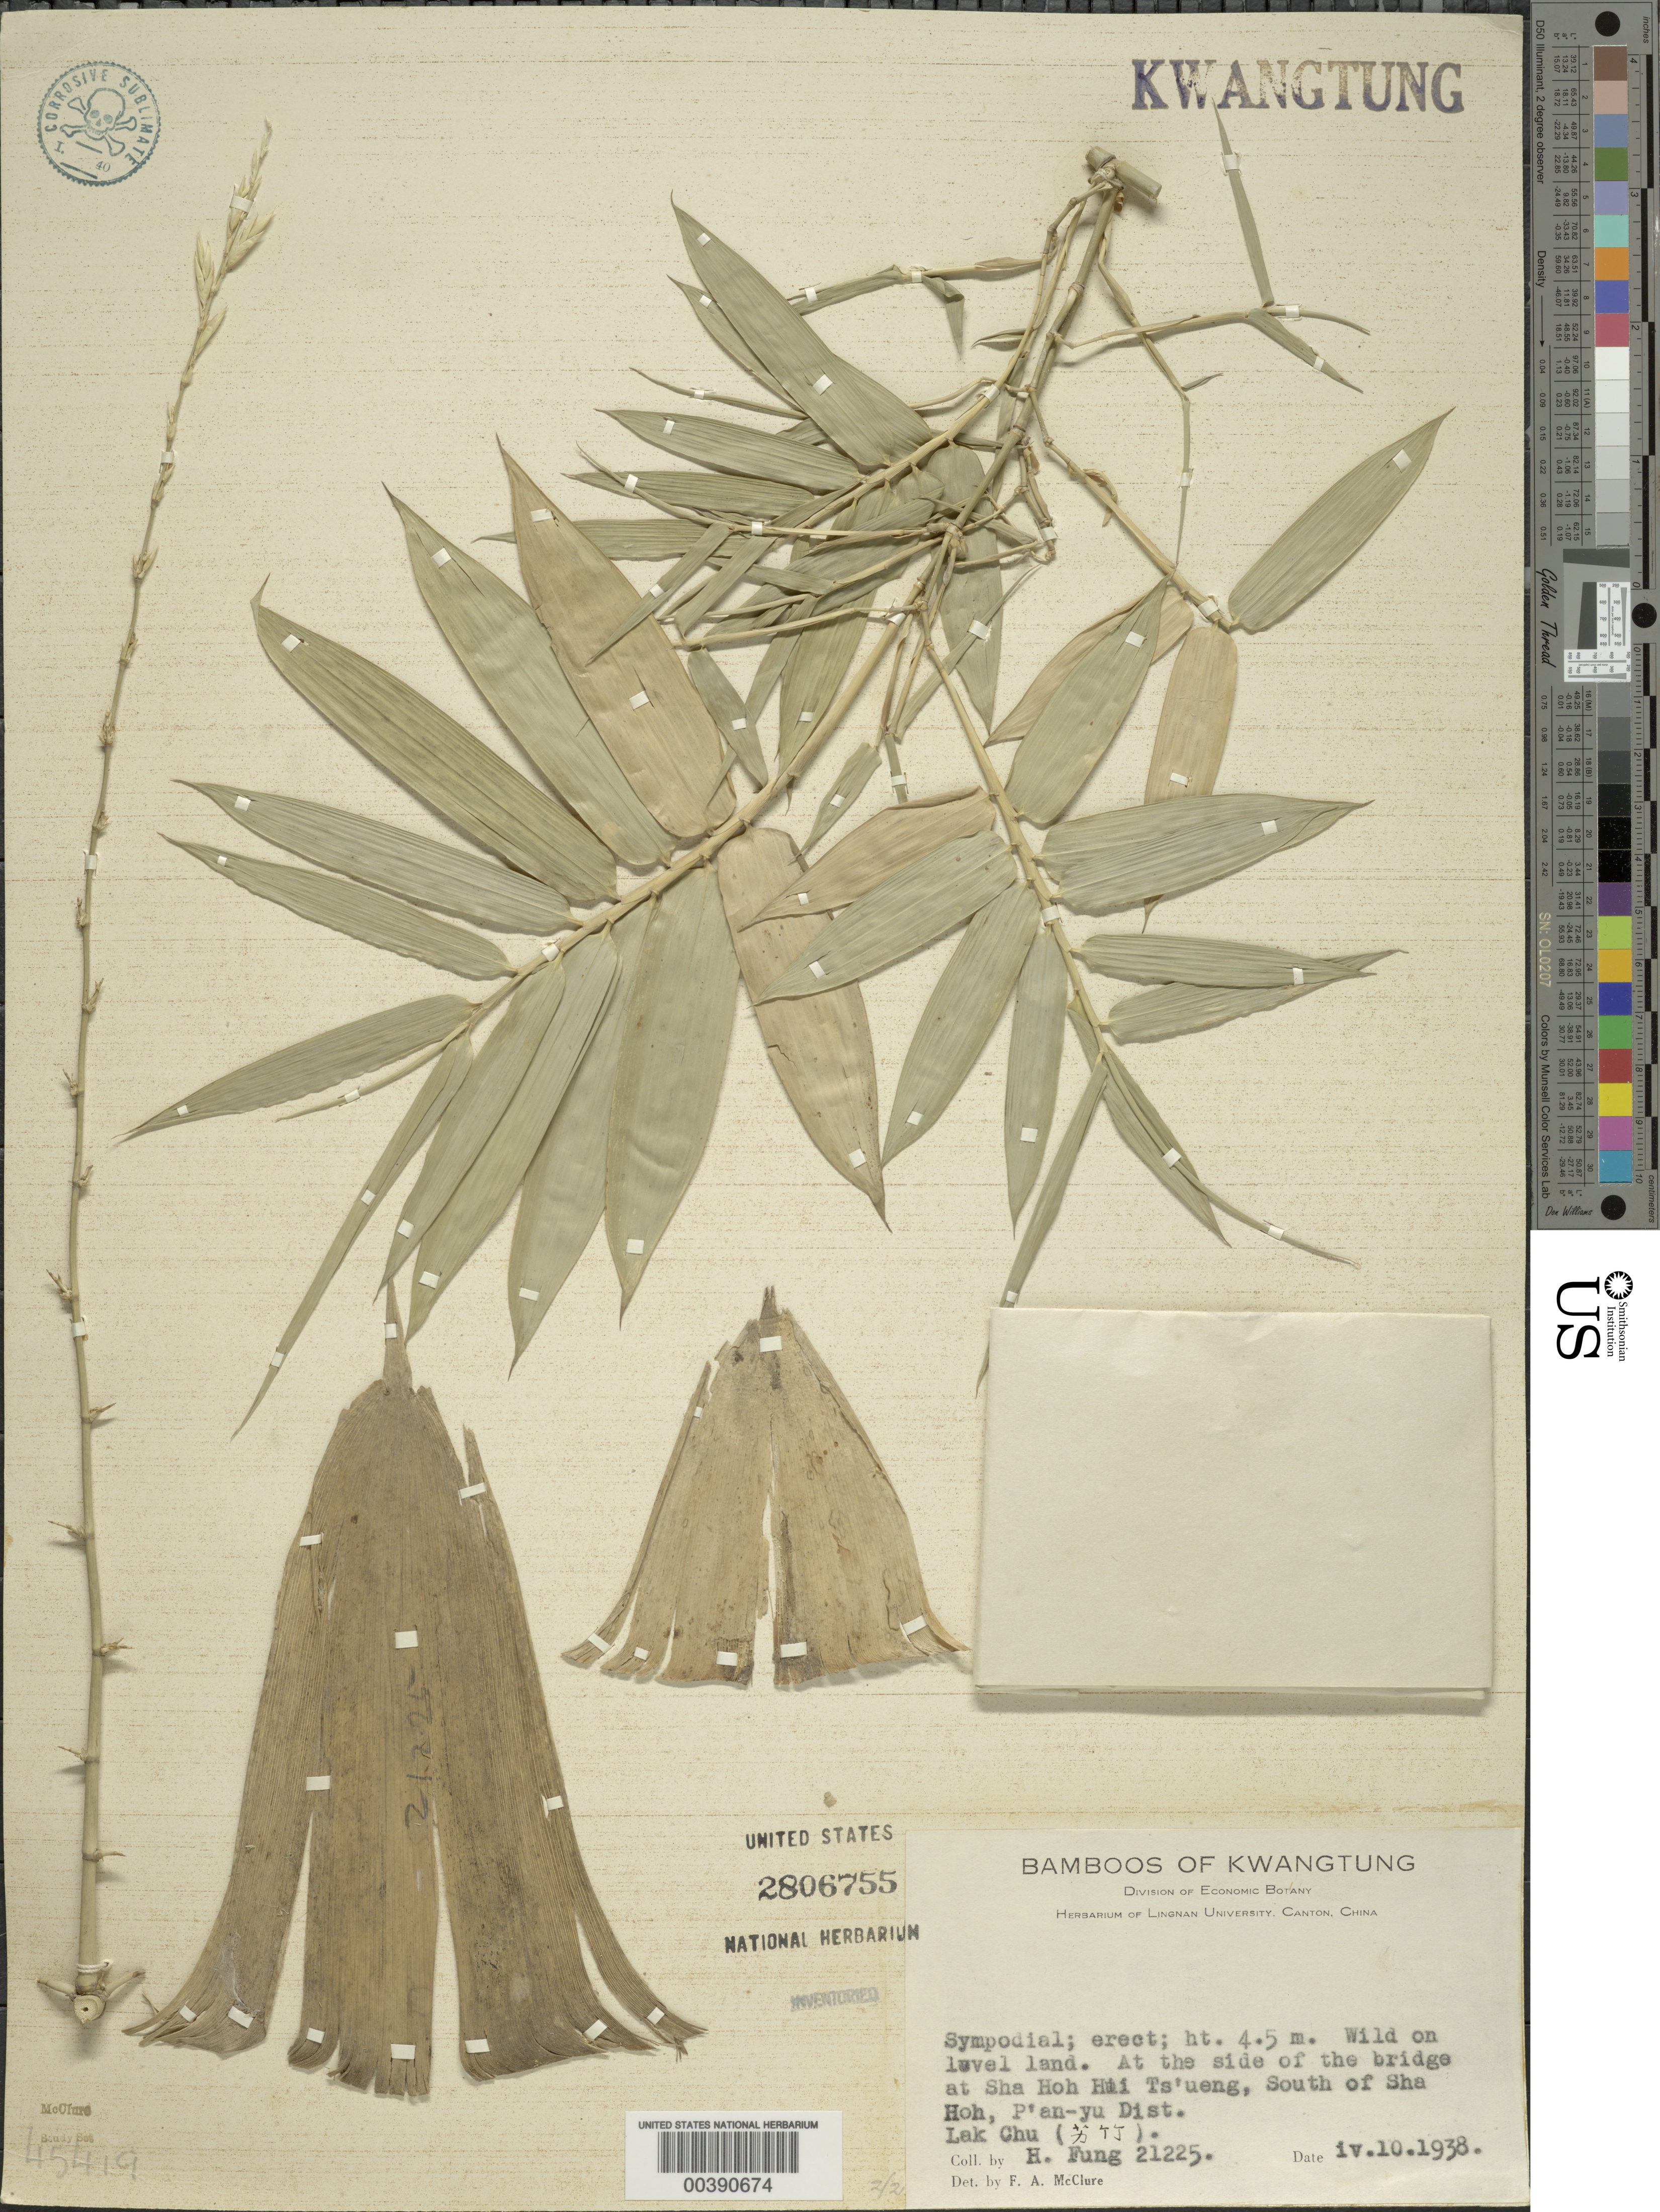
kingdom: Plantae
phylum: Tracheophyta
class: Liliopsida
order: Poales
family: Poaceae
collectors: H. L. Fung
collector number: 21225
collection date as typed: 10 Apr 1938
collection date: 1938-04-10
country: China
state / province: Guangdong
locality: P'an-yu dist., sha hoh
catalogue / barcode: US 2806755